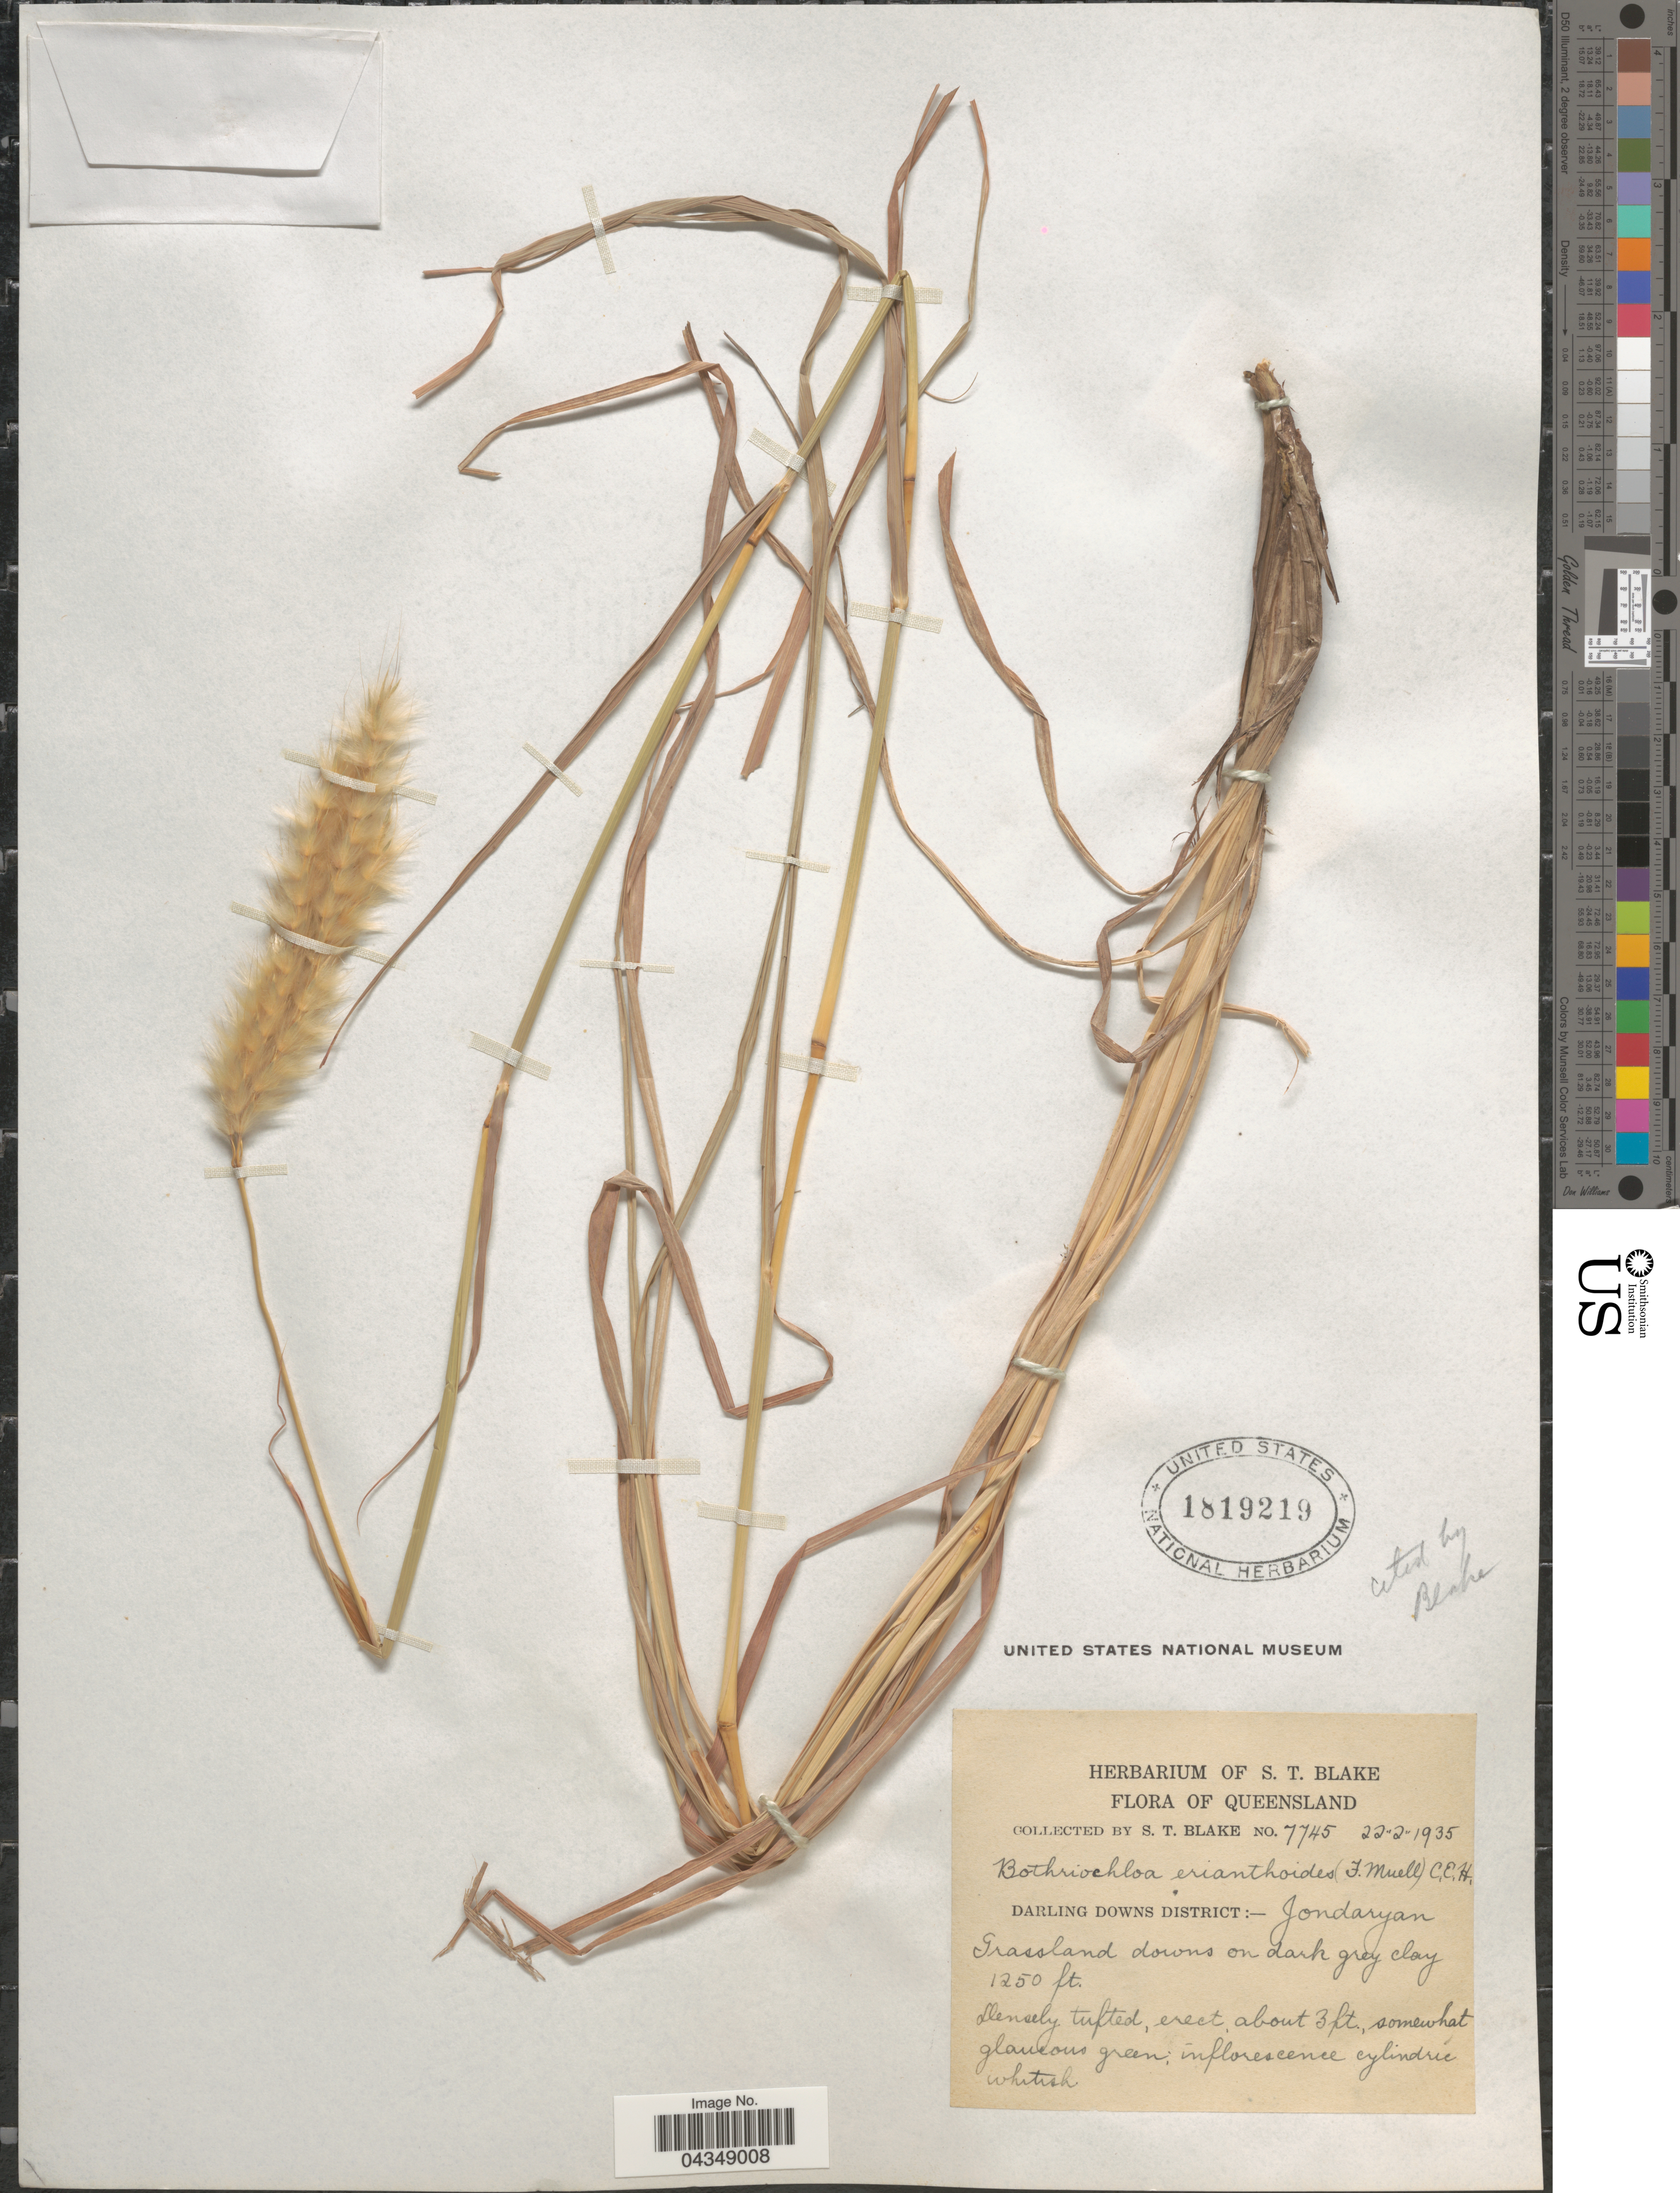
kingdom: Plantae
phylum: Tracheophyta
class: Liliopsida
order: Poales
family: Poaceae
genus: Bothriochloa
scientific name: Bothriochloa erianthoides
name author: (F. Muell.) C. E. Hubb.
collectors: S. T. Blake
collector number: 7745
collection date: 1935-02-22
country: Australia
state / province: Queensland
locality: Darling Downs District:- Jondaryan.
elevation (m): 381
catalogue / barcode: US 1819219